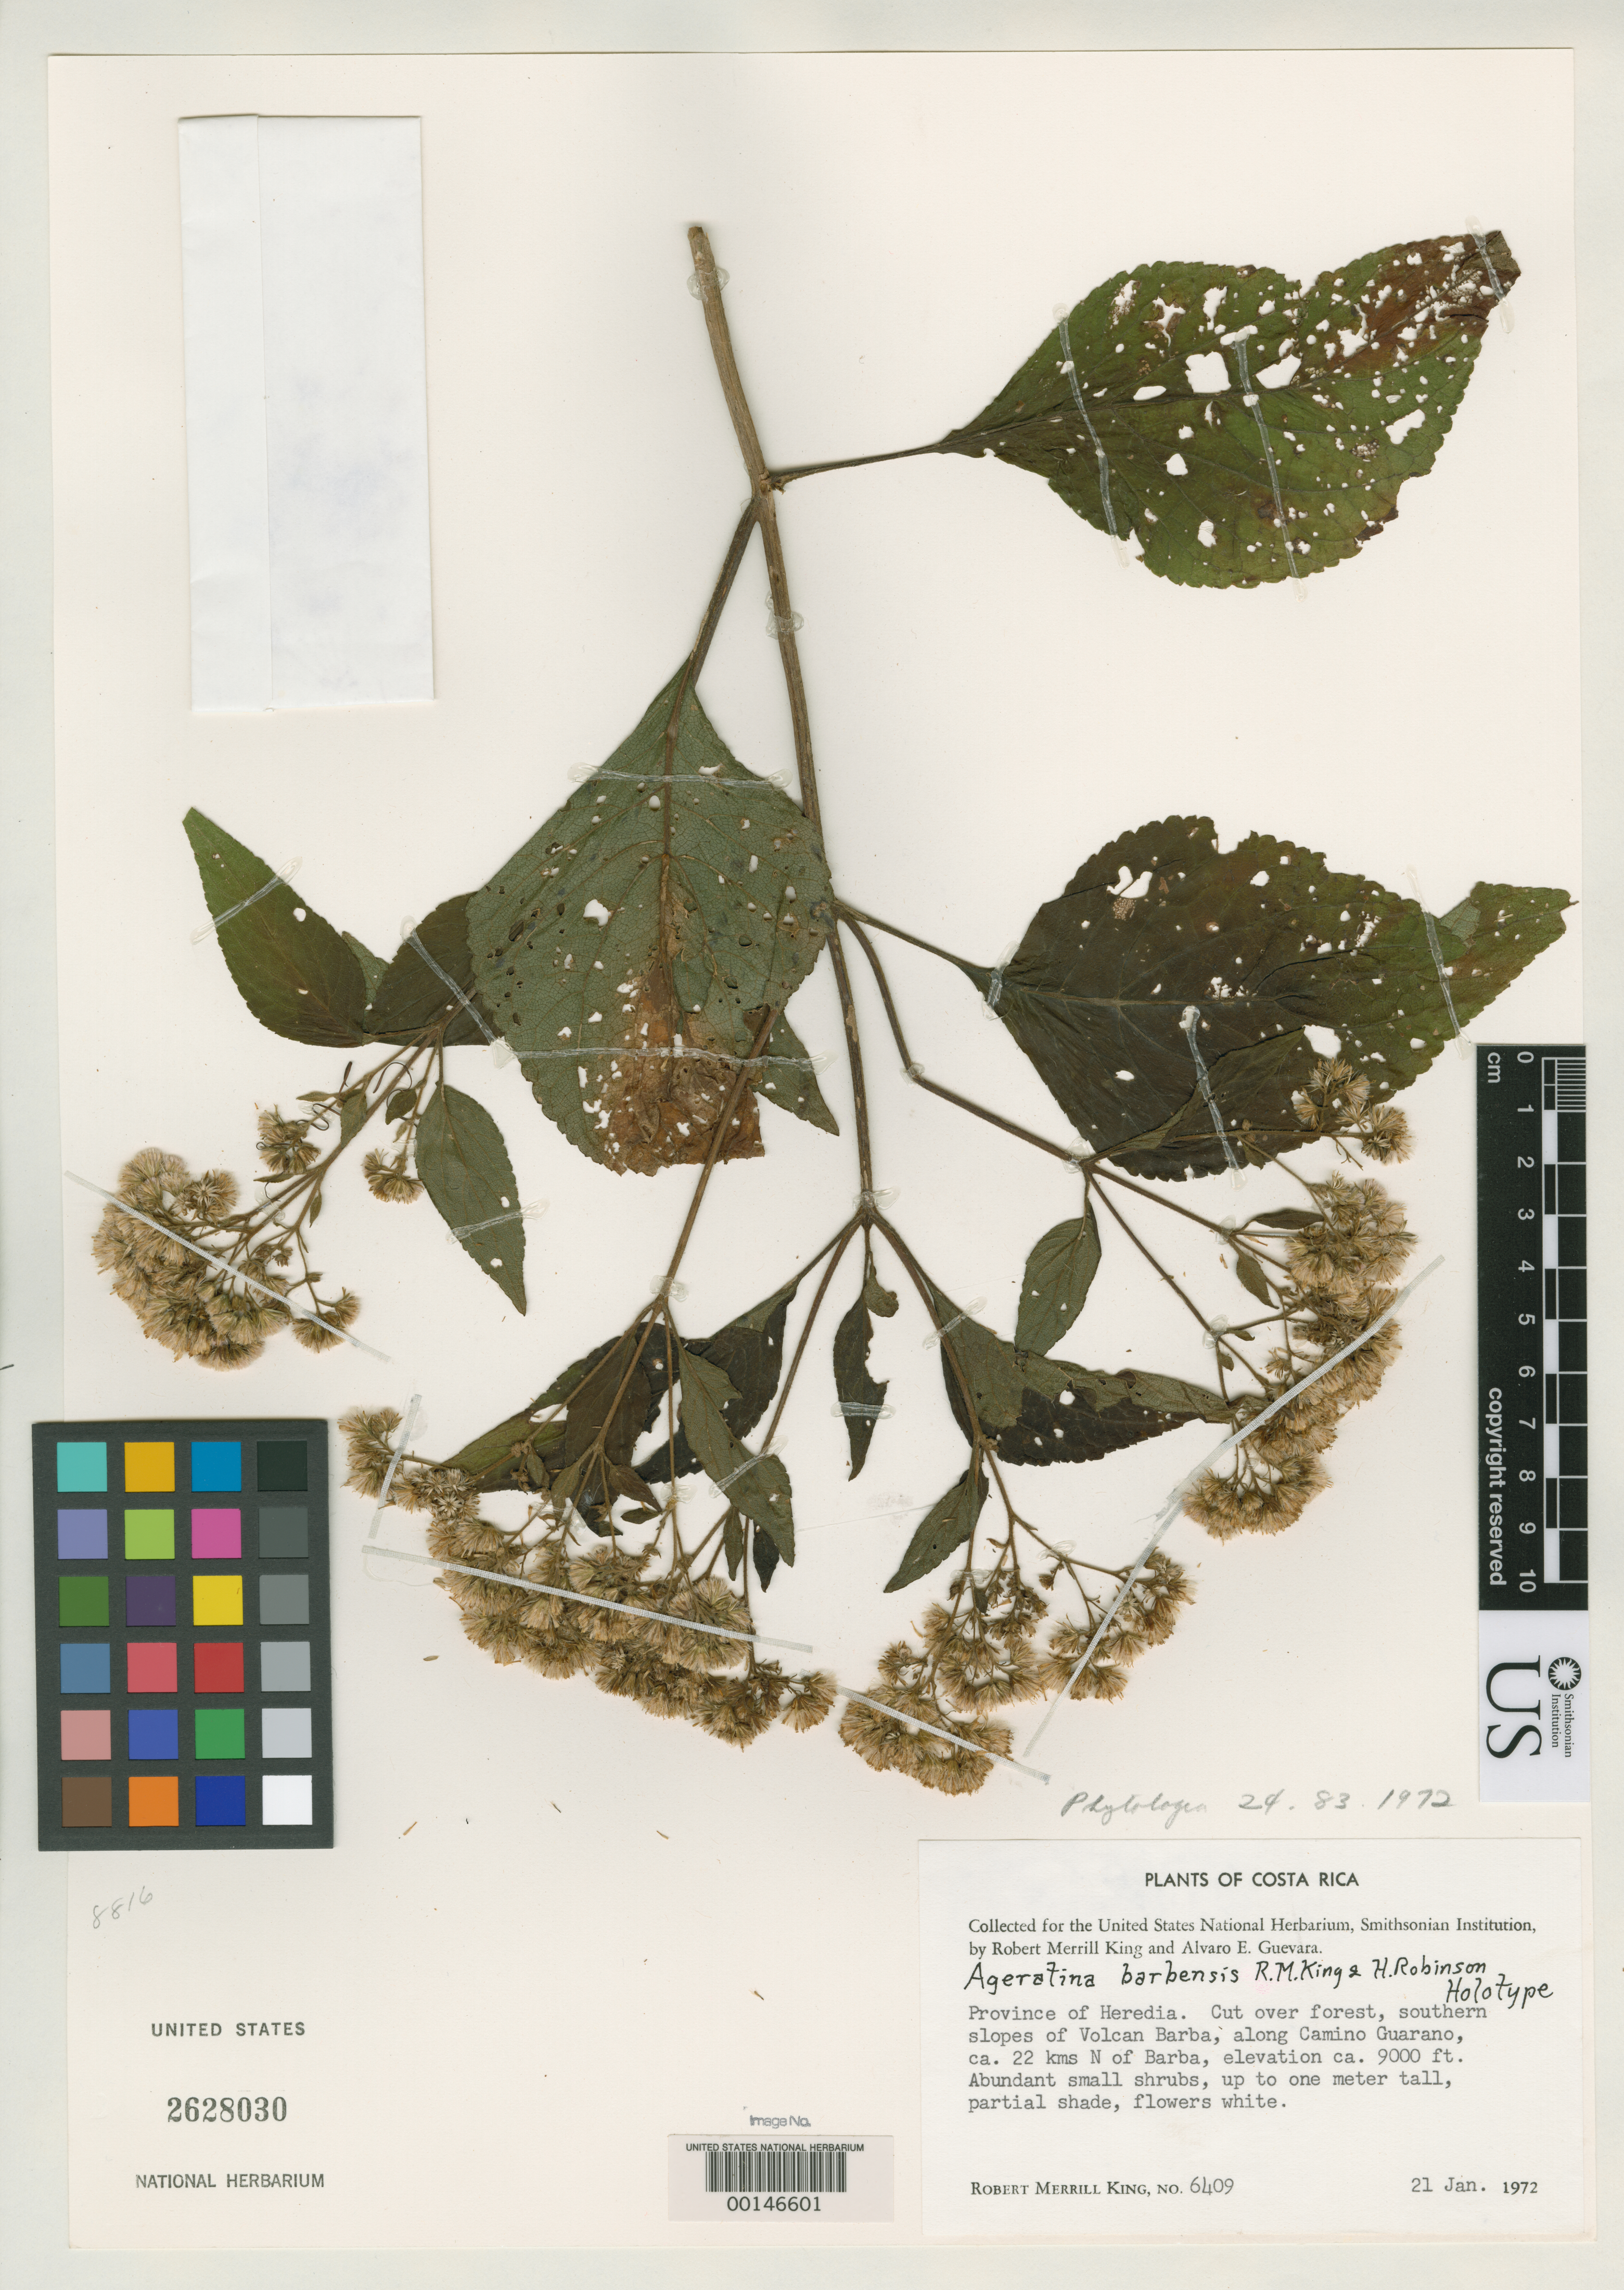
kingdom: Plantae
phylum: Tracheophyta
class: Magnoliopsida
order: Asterales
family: Asteraceae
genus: Ageratina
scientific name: Ageratina barbensis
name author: R.M. King & H. Rob.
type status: Holotype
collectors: R. M. King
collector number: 6409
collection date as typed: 21 Jan 1972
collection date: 1972-01-21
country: Costa Rica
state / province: Heredia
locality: Volcan Barba, Camino Guarano, Barba: alt. 9000 ft.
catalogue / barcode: US 2628030